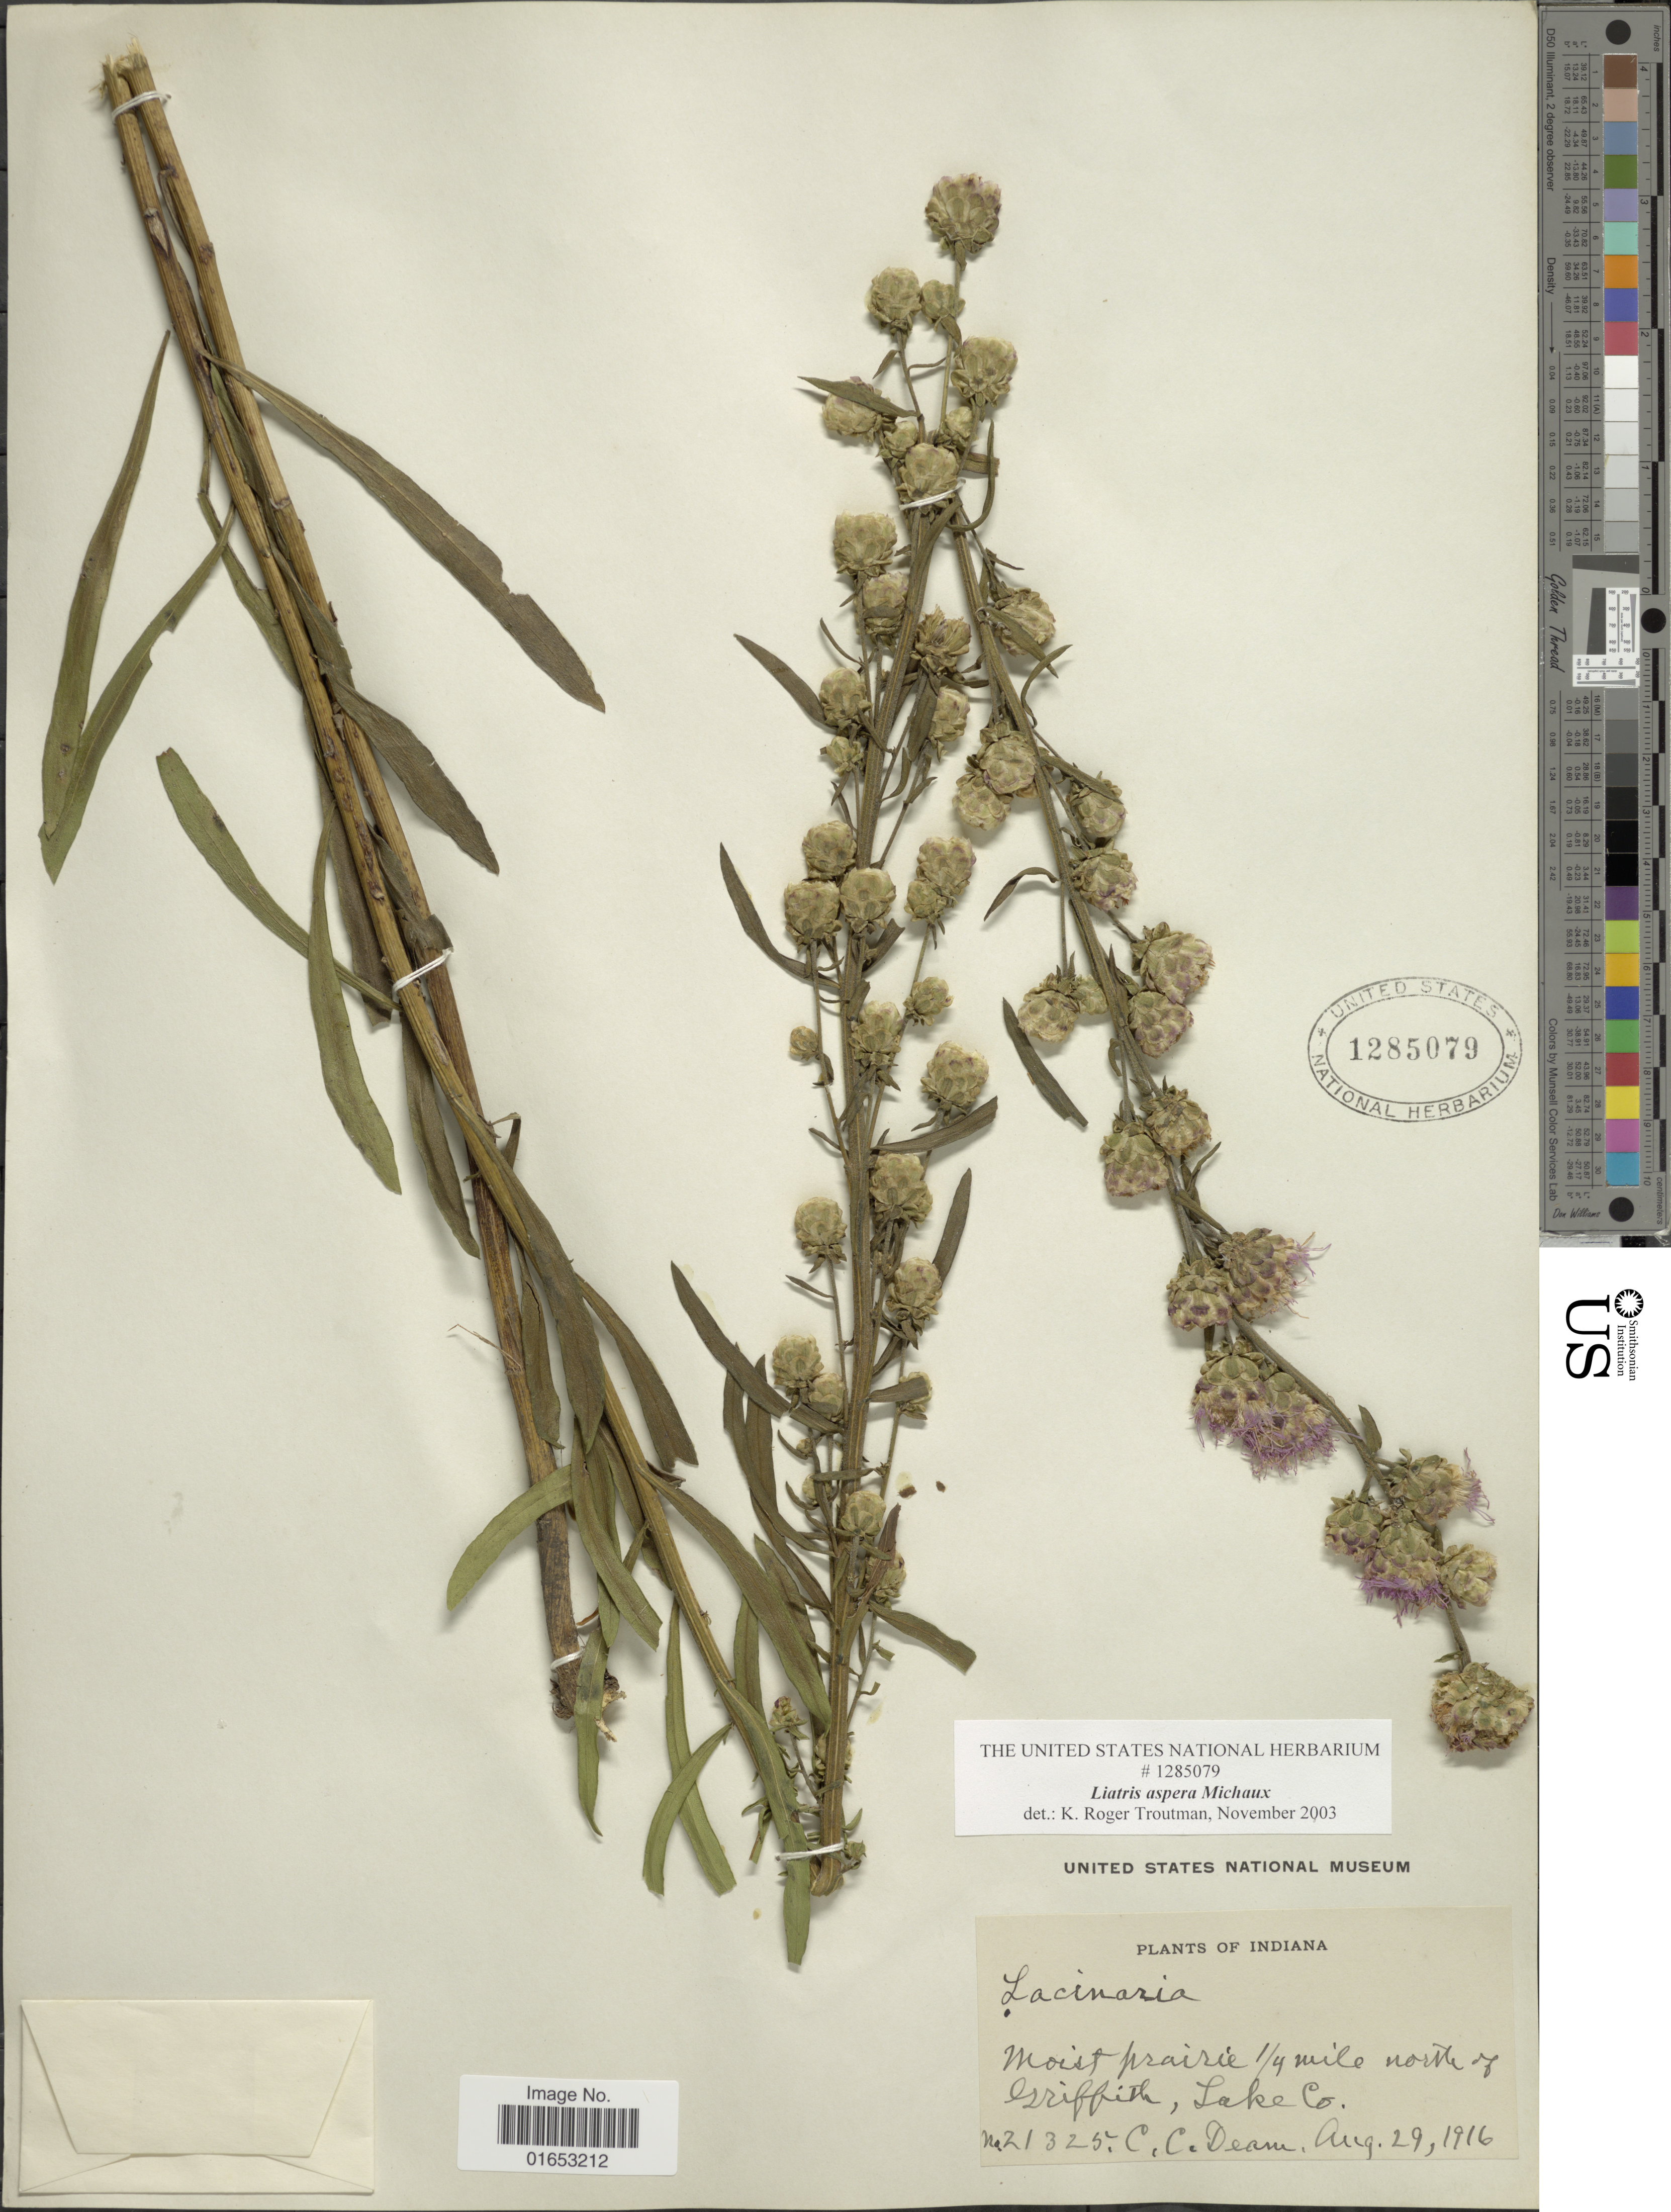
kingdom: Plantae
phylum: Tracheophyta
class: Magnoliopsida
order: Asterales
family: Asteraceae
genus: Liatris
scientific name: Liatris aspera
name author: Michx.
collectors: C. C. Deam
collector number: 21325*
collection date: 1916-08-29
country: United States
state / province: Indiana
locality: Moist Prairie ¼ mile north of Griffith, Lake Co.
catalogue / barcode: US 1285079